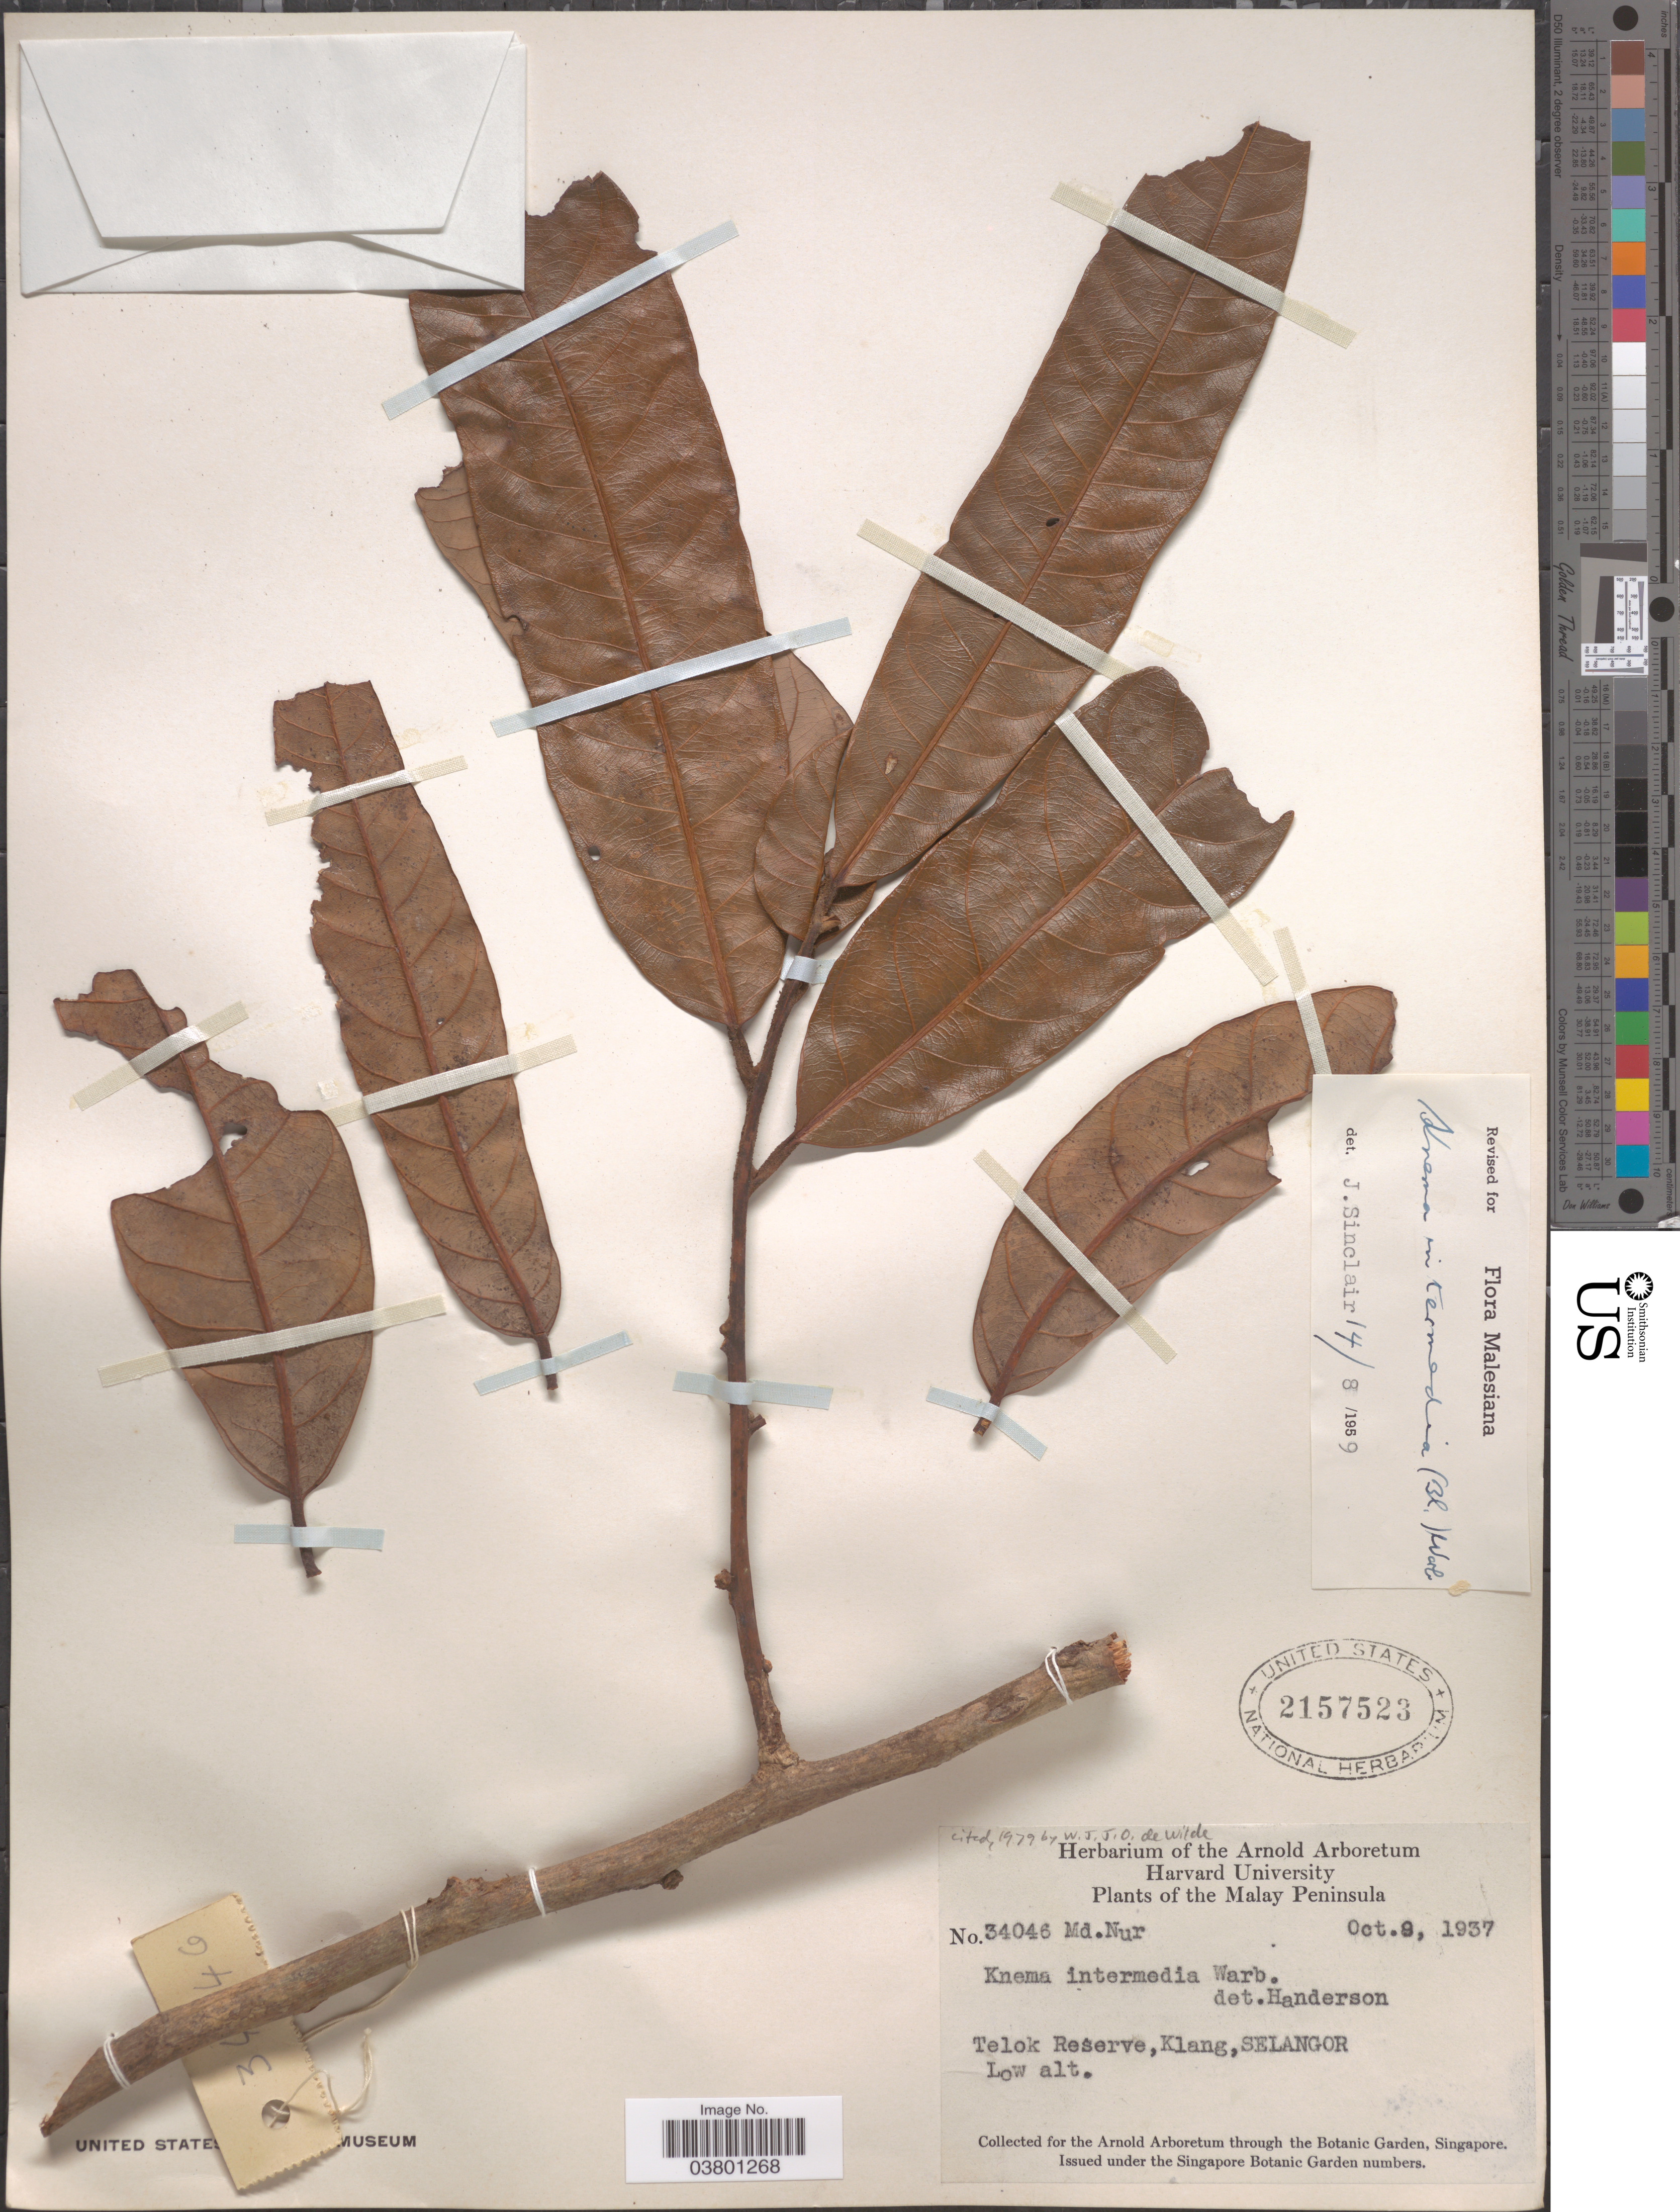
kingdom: Plantae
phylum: Tracheophyta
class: Magnoliopsida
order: Magnoliales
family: Myristicaceae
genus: Knema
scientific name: Knema intermedia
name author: (Blume) Warb.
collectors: M. Nur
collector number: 34046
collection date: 1937-10-09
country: Malaysia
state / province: Selangor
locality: Malay Peninsula. Telok Reserve,Klang,Selangor.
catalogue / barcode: US 2157523